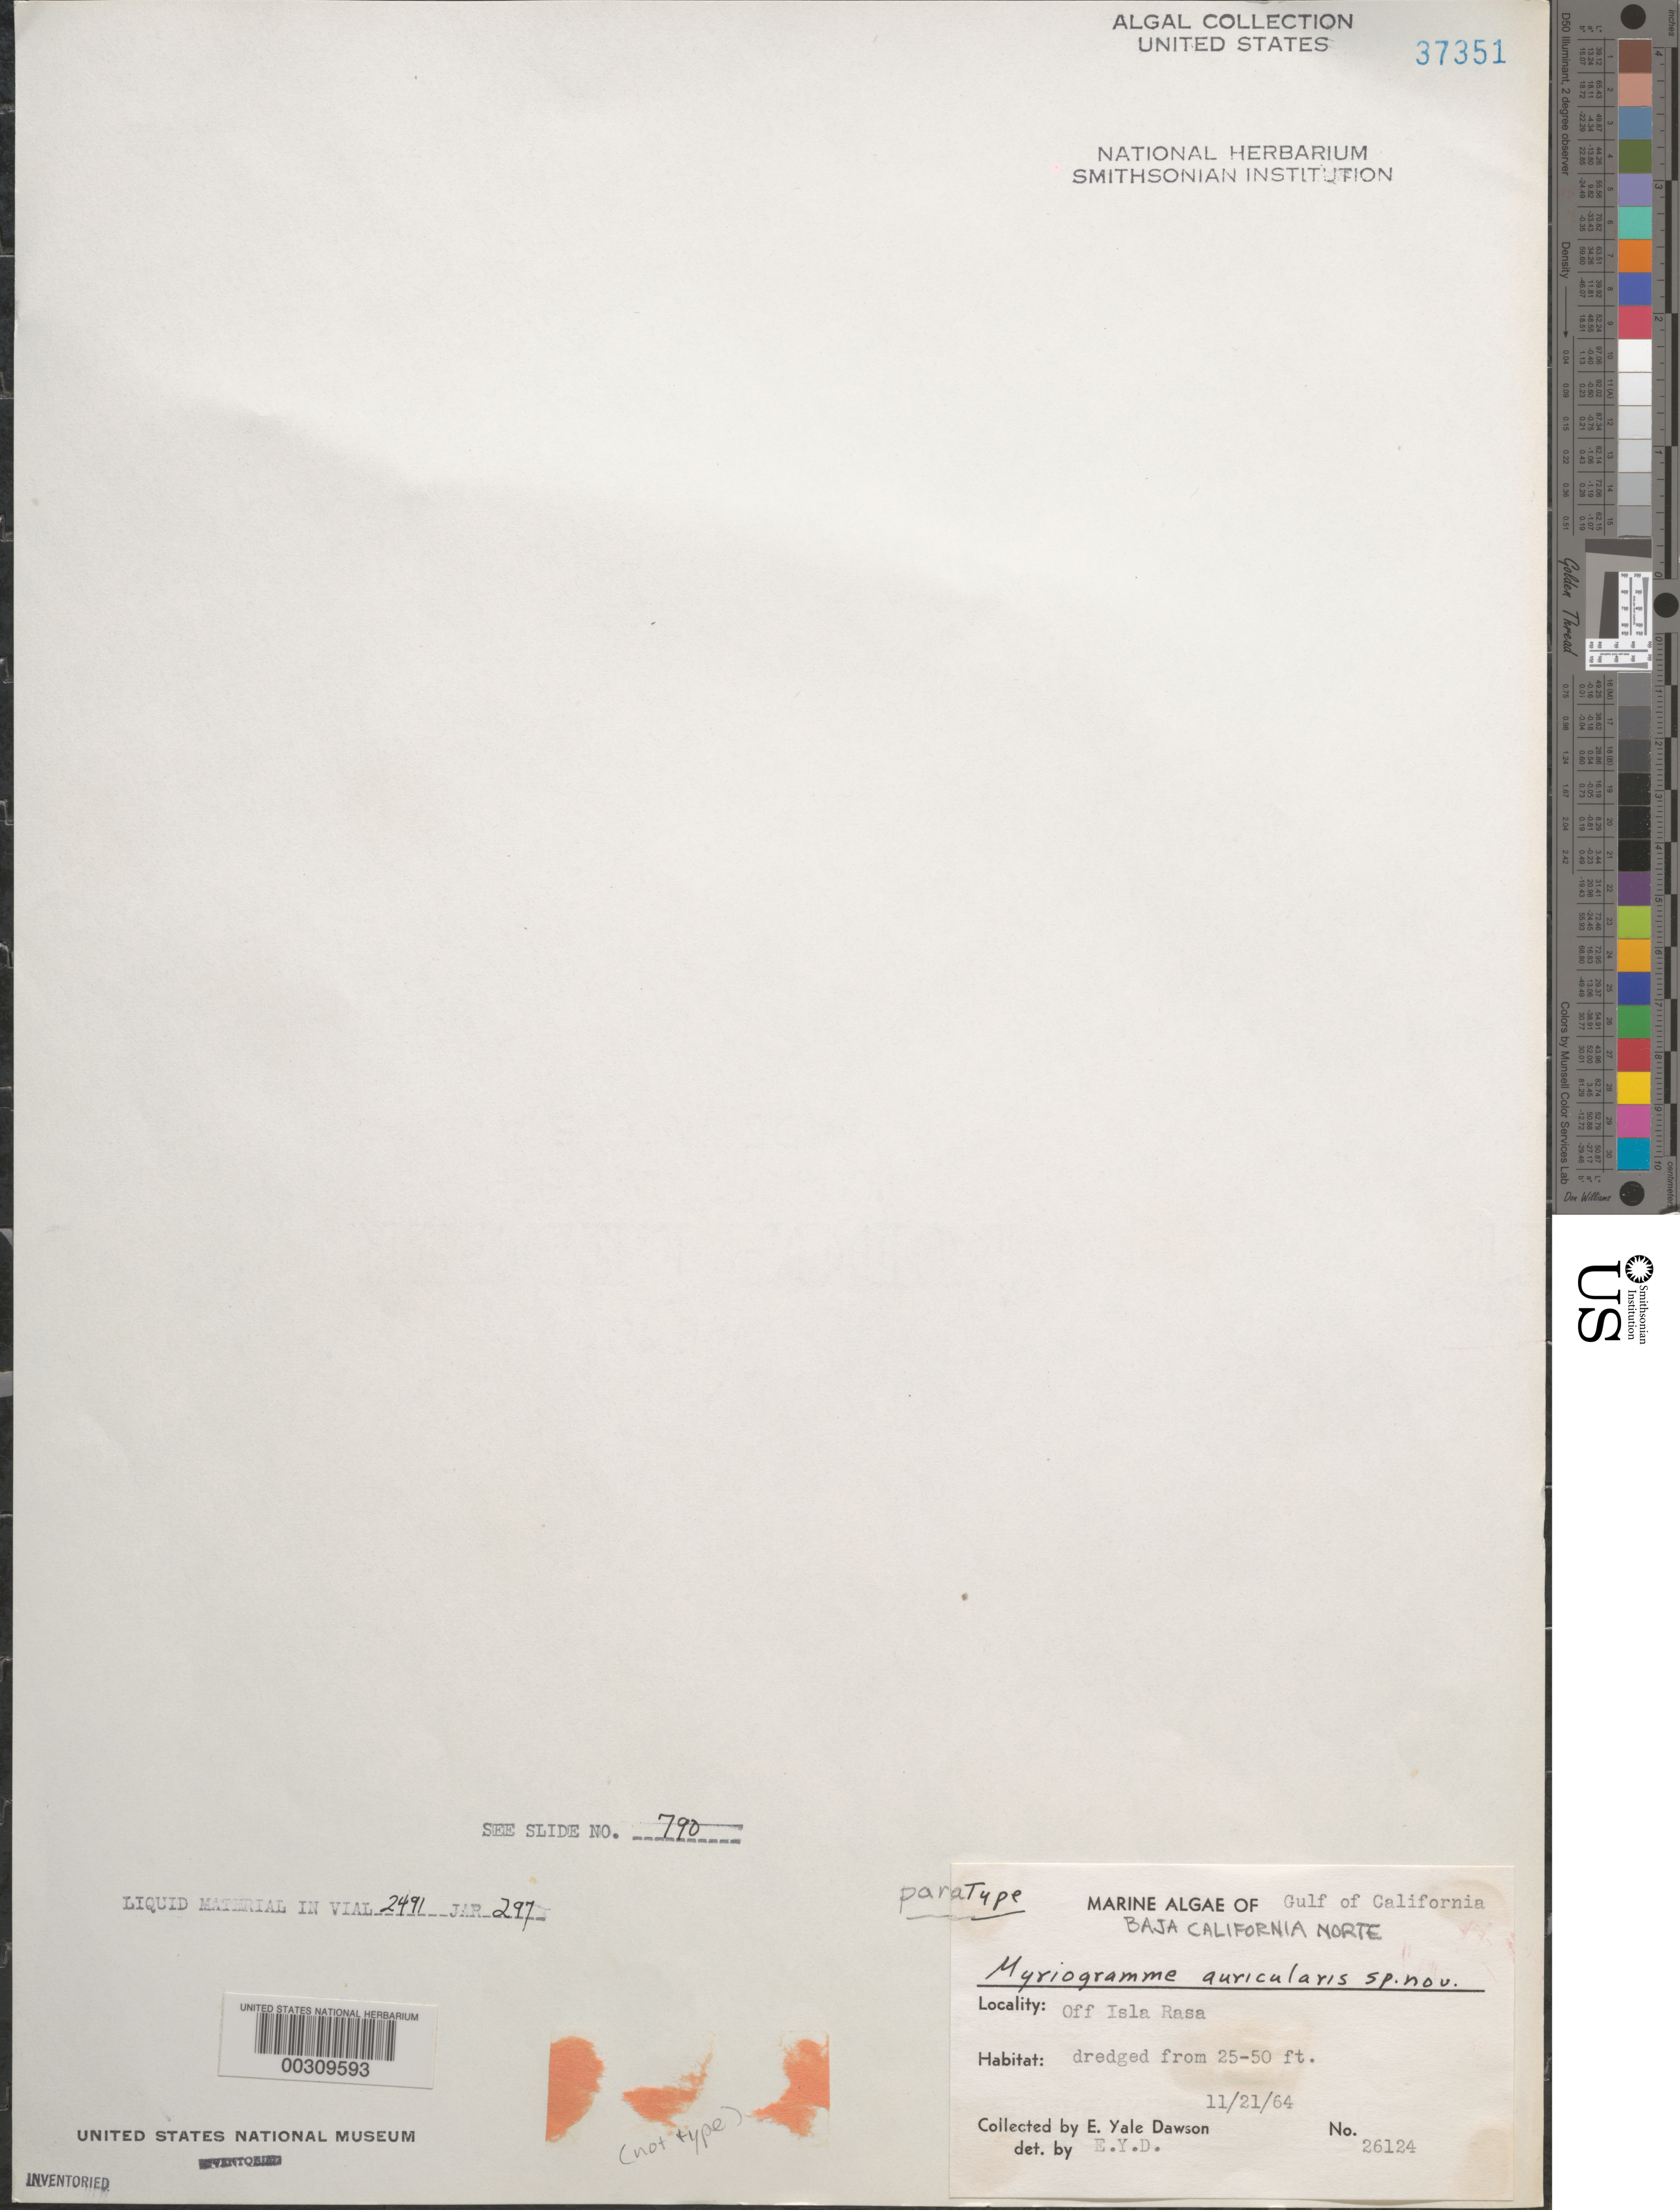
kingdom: Plantae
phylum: Rhodophyta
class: Florideophyceae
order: Ceramiales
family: Delesseriaceae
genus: Myriogramme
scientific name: Myriogramme auricularis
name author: E.Y. Dawson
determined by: Dawson, E. Y.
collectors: E. Y. Dawson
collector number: EYD 26124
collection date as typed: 21 Nov 1964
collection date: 1964-11-21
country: Mexico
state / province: Baja California Norte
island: Isla Raza (Isla Rasa)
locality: Off Isla Raza (Isla Rasa)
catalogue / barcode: US 37351